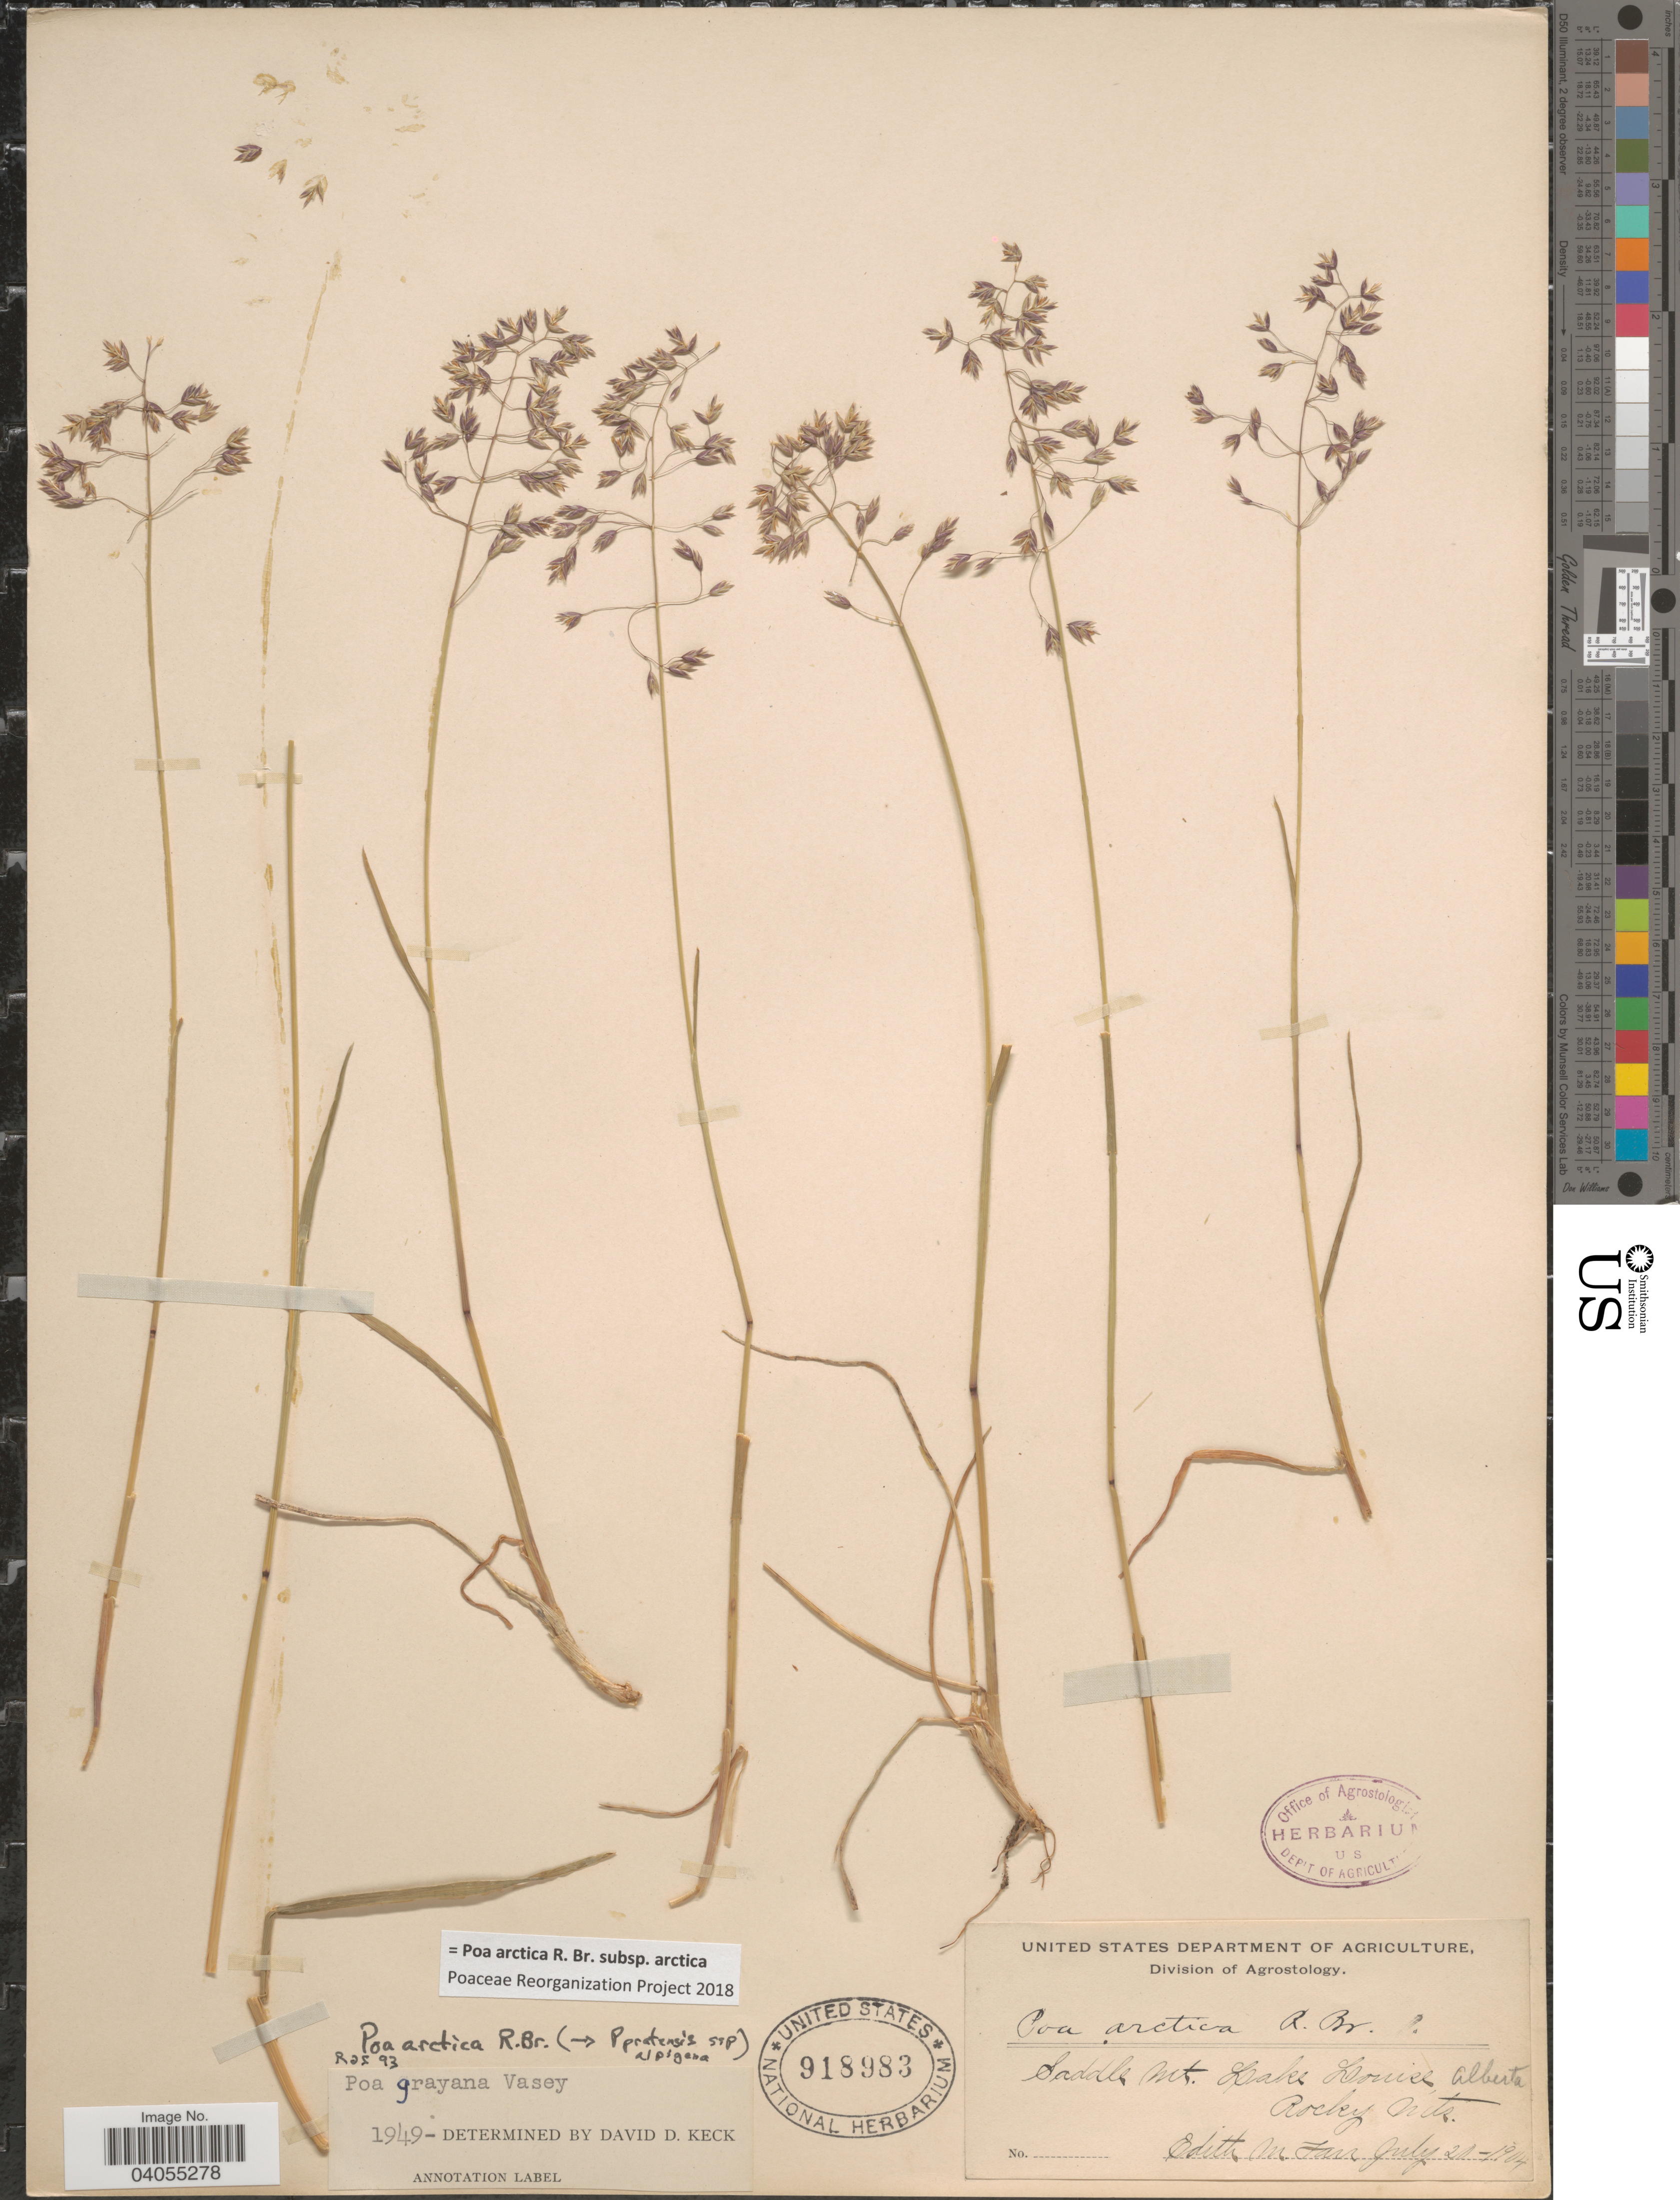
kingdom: Plantae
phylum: Tracheophyta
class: Liliopsida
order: Poales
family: Poaceae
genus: Poa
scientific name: Poa arctica subsp. arctica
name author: R. Br.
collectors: E. Farr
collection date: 1904-07-20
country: Canada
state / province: Alberta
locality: Saddle Mt. Lake Louise Rocky Mts.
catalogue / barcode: US 918983